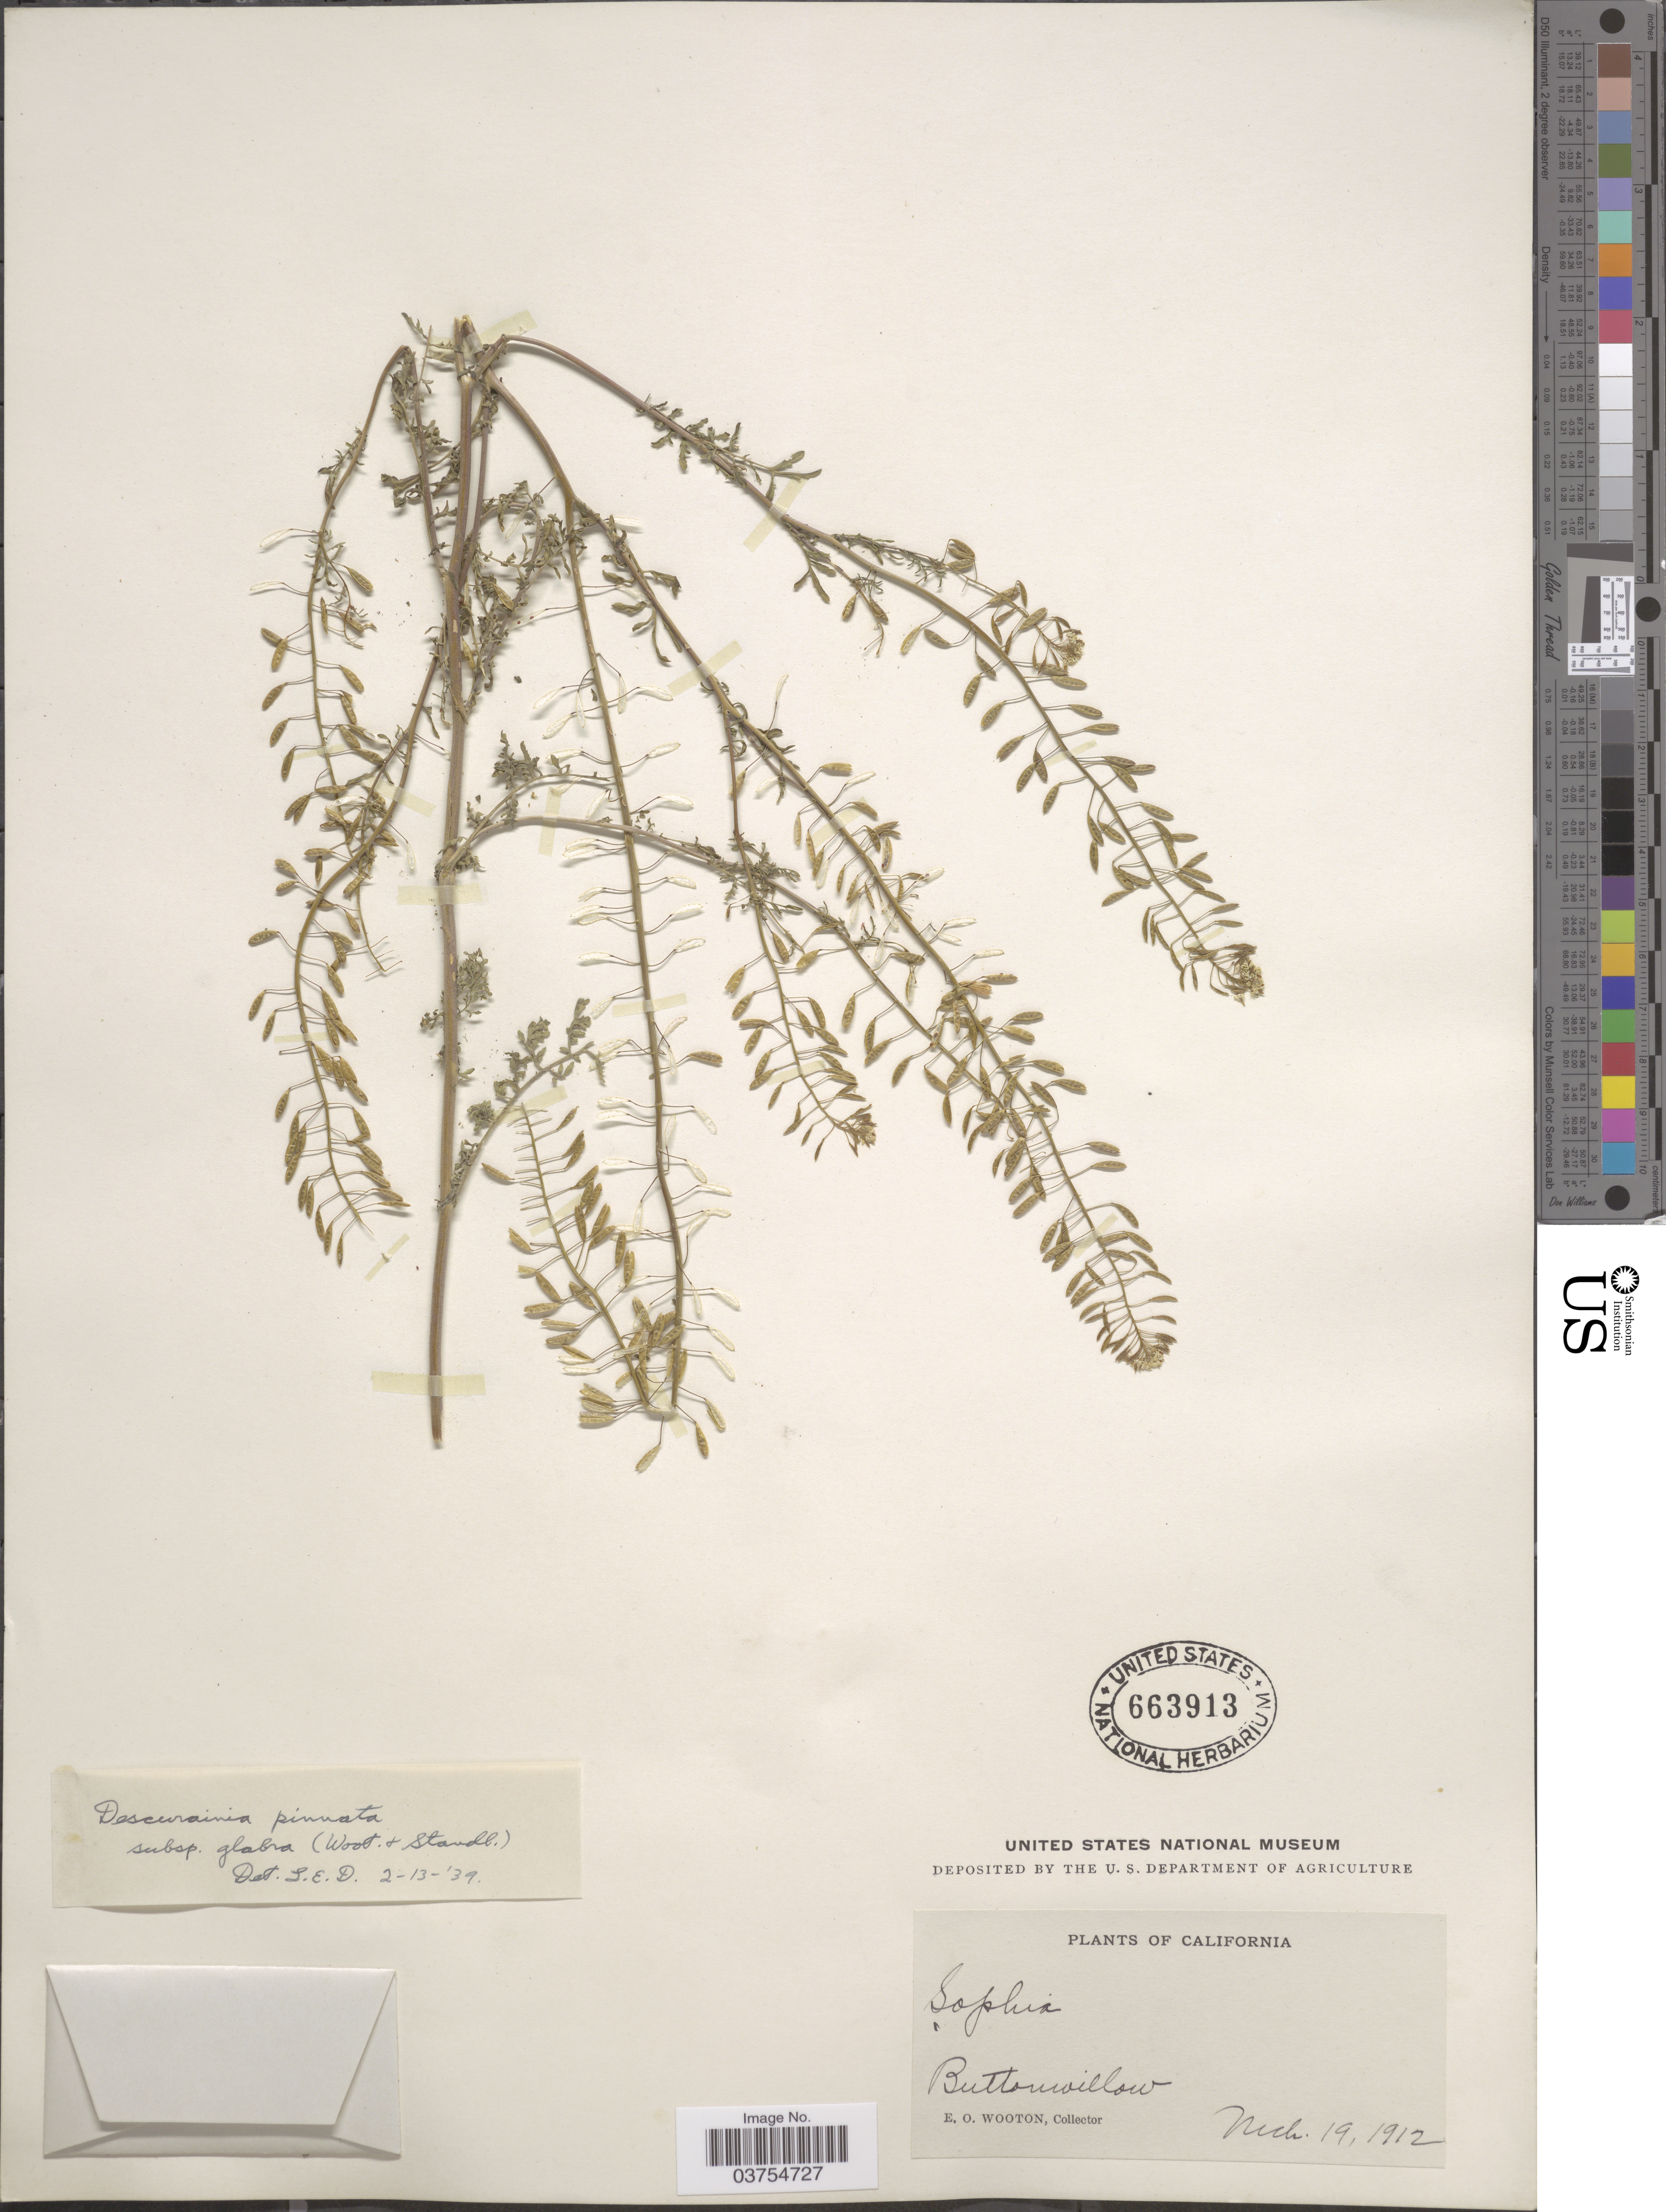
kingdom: Plantae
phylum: Tracheophyta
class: Magnoliopsida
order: Brassicales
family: Brassicaceae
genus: Descurainia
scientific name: Descurainia pinnata subsp. glabra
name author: (Wooton & Standl.) Detling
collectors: E. O. Wooton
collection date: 1912-03-19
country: United States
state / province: California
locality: Buttonwillow.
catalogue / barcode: US 663913